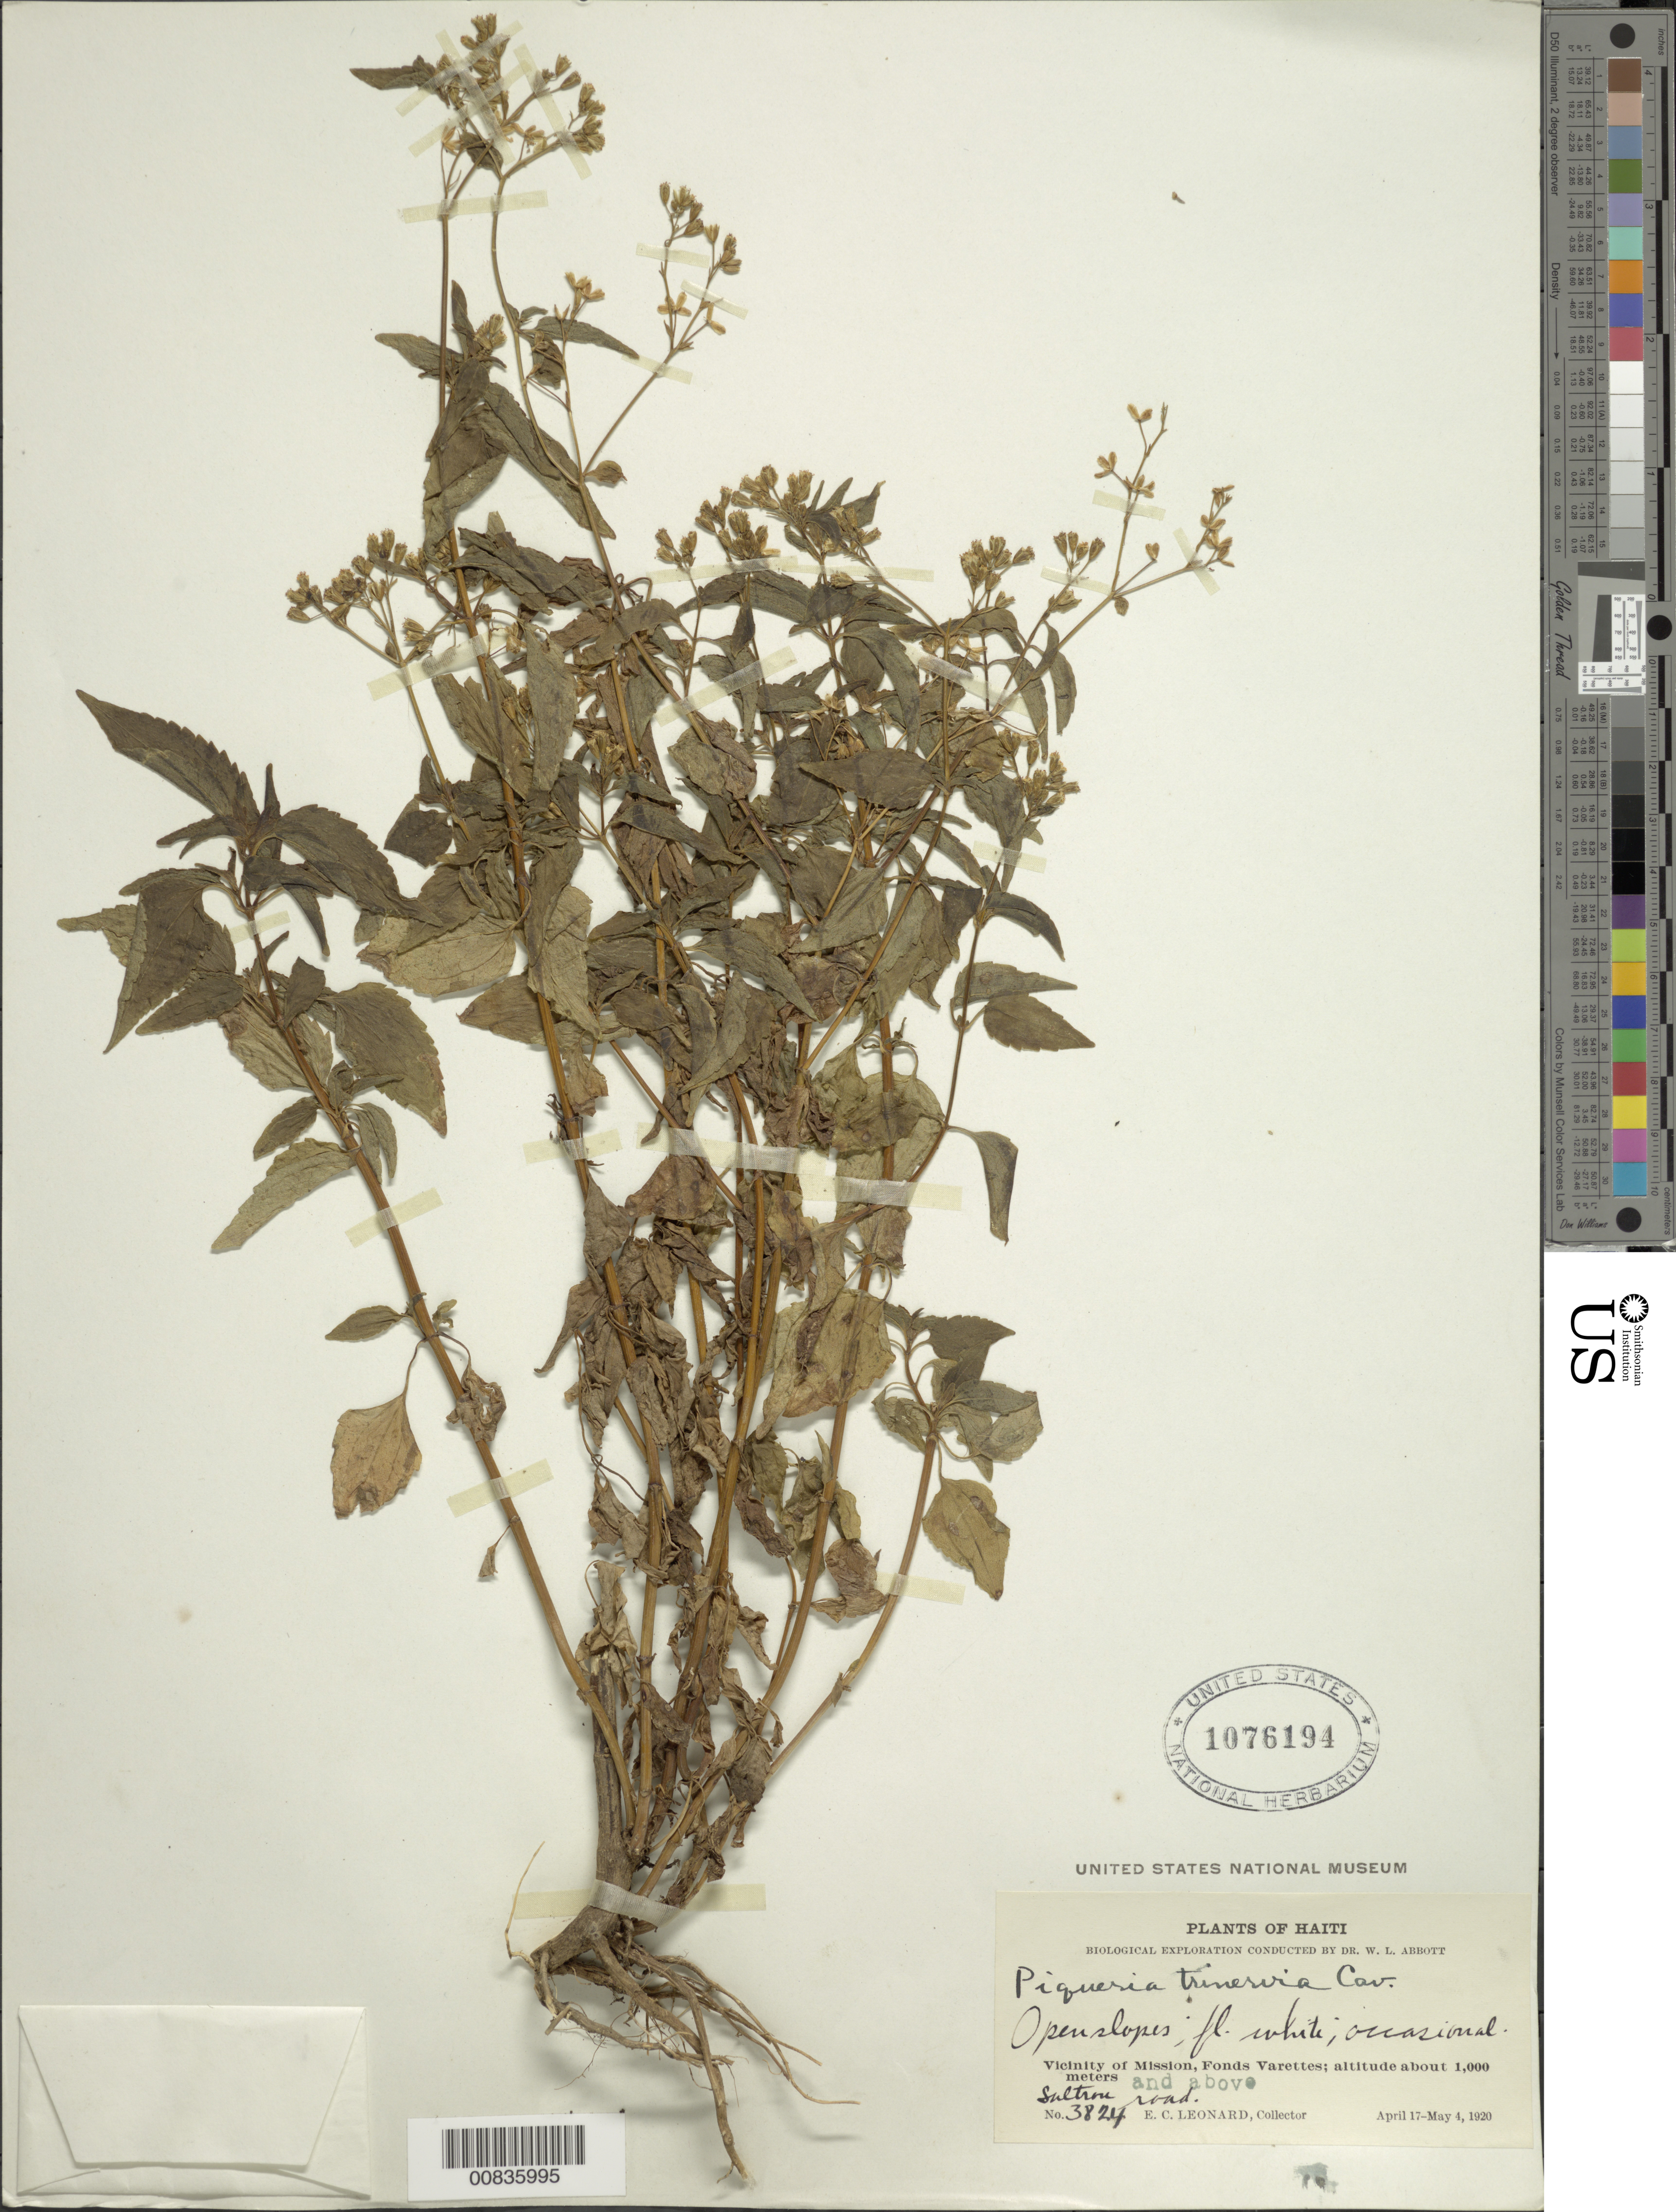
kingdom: Plantae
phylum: Tracheophyta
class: Magnoliopsida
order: Asterales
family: Asteraceae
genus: Piqueria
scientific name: Piqueria trinervia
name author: Cav.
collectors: E. C. Leonard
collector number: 3824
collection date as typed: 17 Apr 1920 to 04 May 1920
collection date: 1920-04-17/1920-05-04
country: Haiti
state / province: Ouest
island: Hispaniola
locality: Vicinity of Mission, Fond Verrettes, Sultrou Road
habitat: Open slopes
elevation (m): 1000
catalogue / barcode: US 1076194